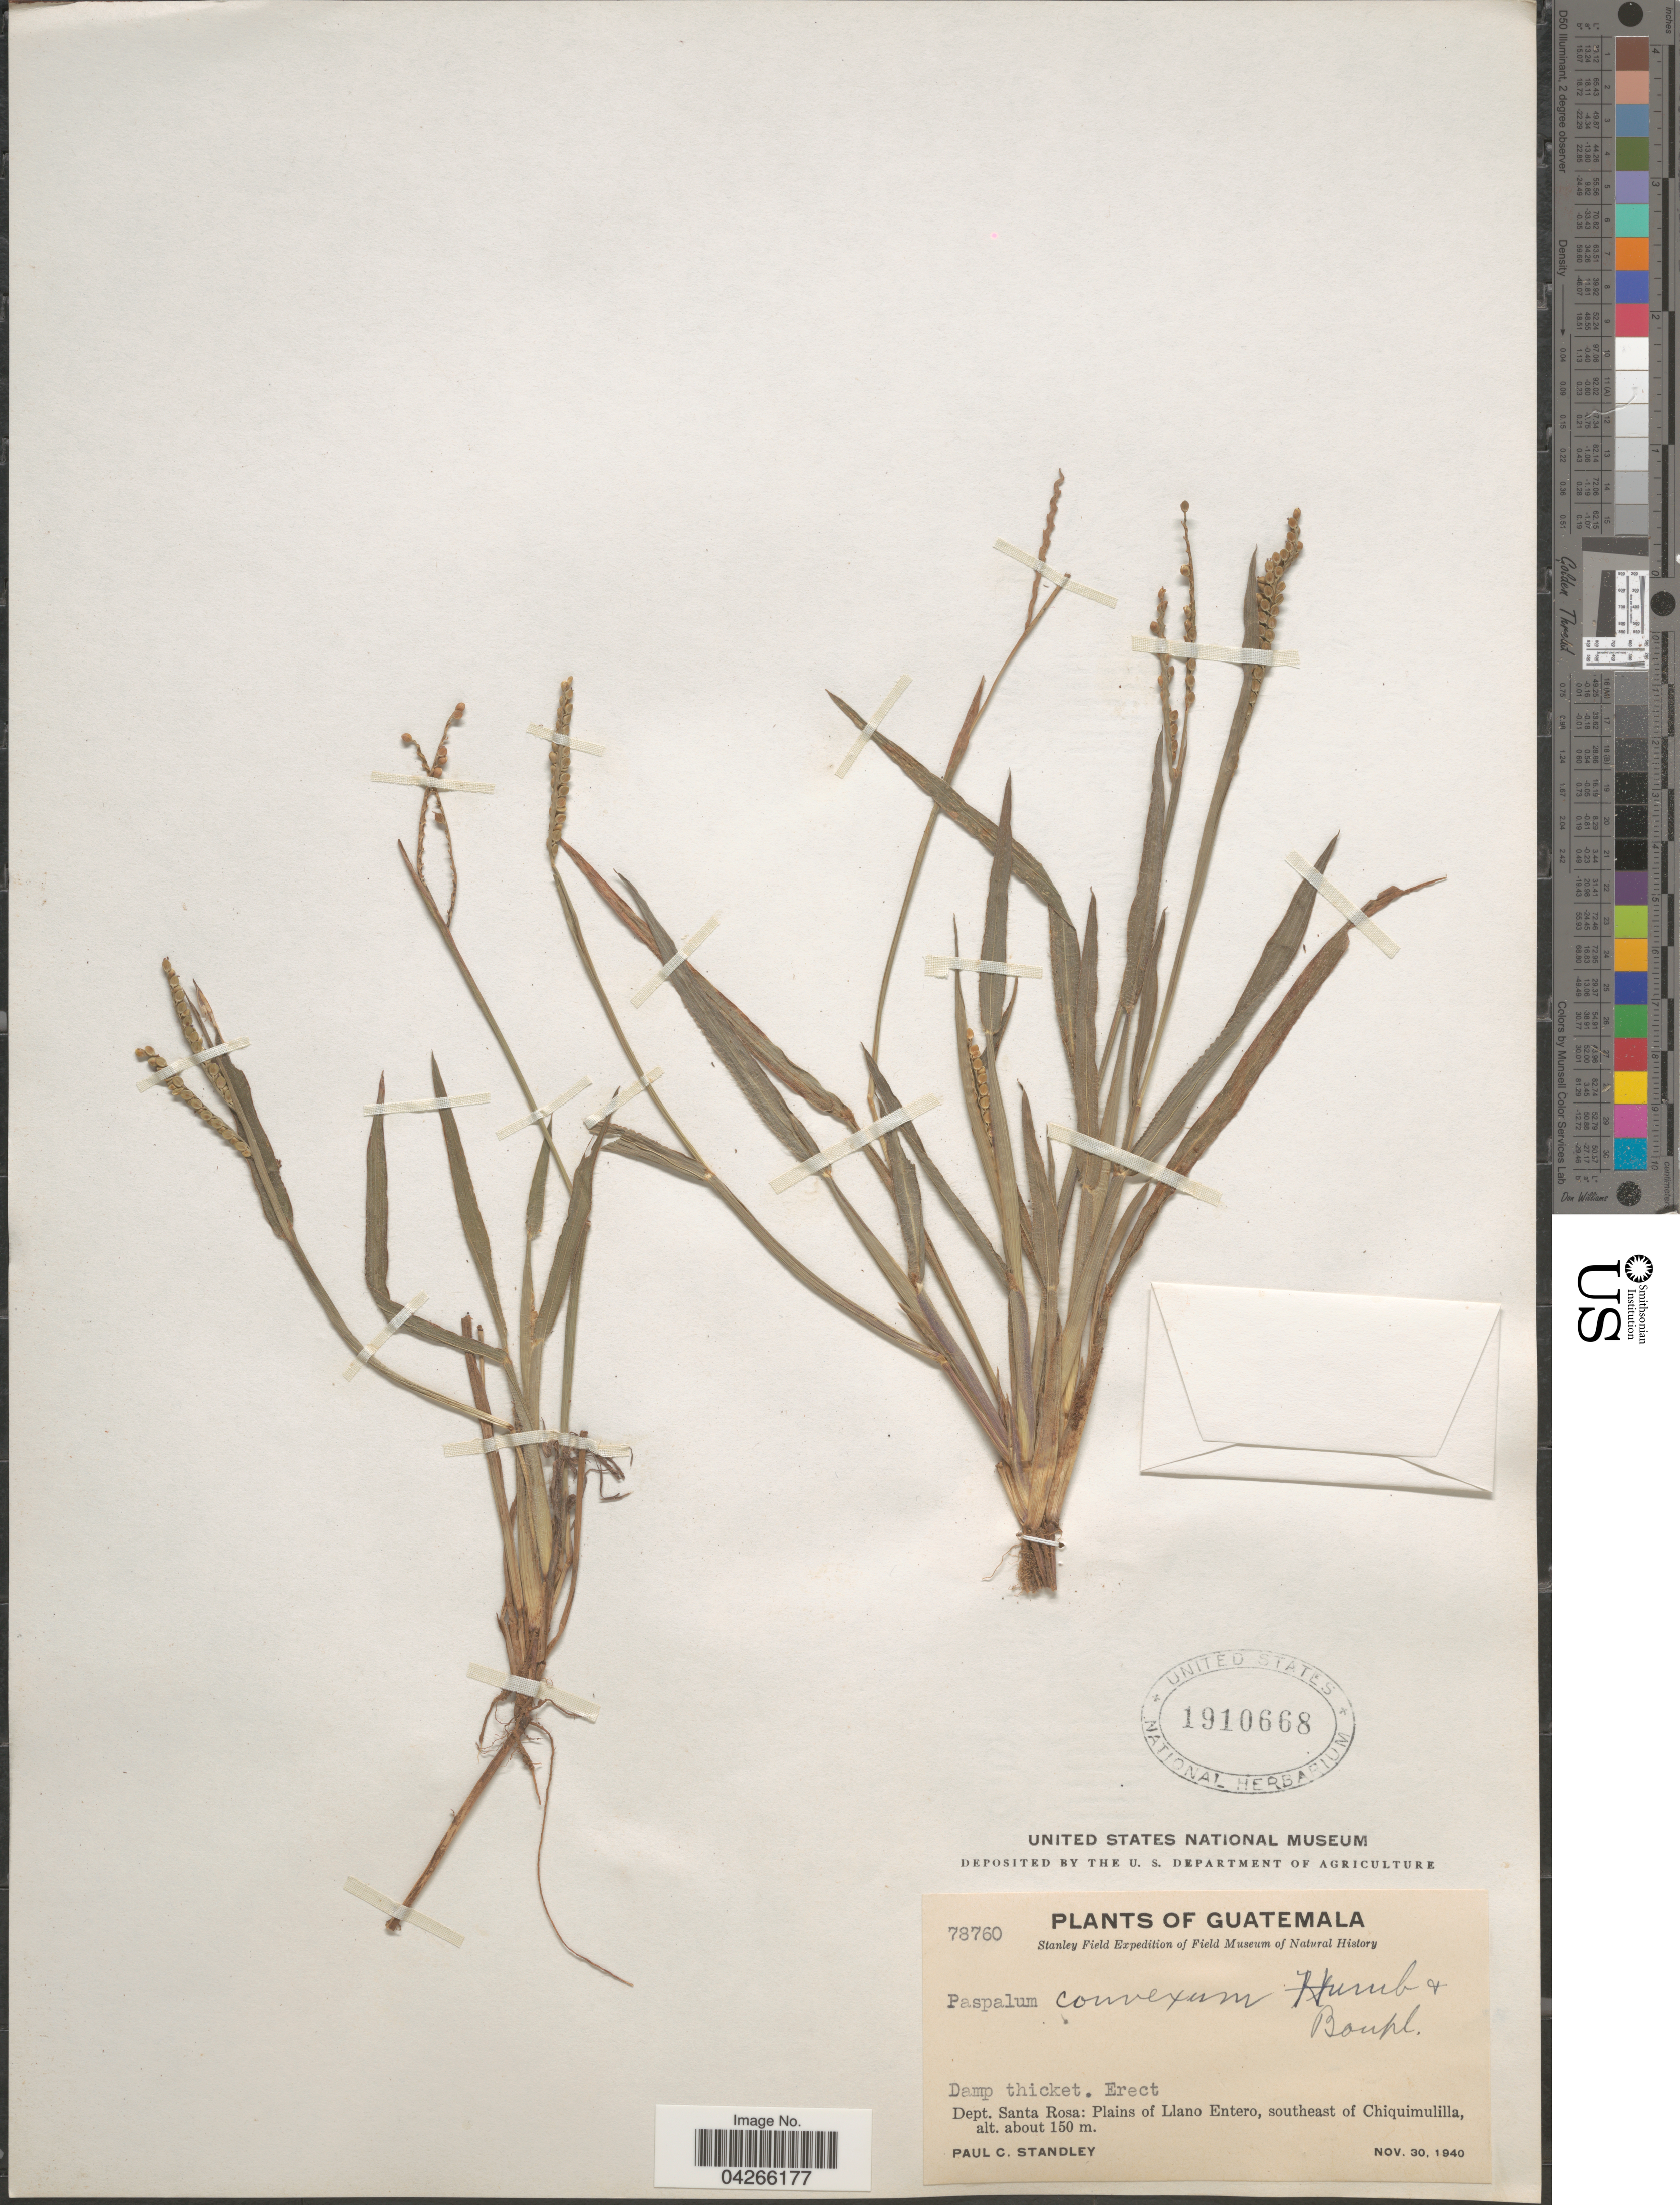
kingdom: Plantae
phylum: Tracheophyta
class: Liliopsida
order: Poales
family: Poaceae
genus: Paspalum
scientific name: Paspalum convexum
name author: Humb. & Bonpl. ex Flüggé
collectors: P. C. Standley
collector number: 78760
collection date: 1940-11-30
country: Guatemala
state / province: Santa Rosa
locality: Stanley Field Expedition. Dept. Santa Rosa. Plains of Llano Entero, southeast of Chiquimulilla.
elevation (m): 150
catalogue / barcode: US 1910668